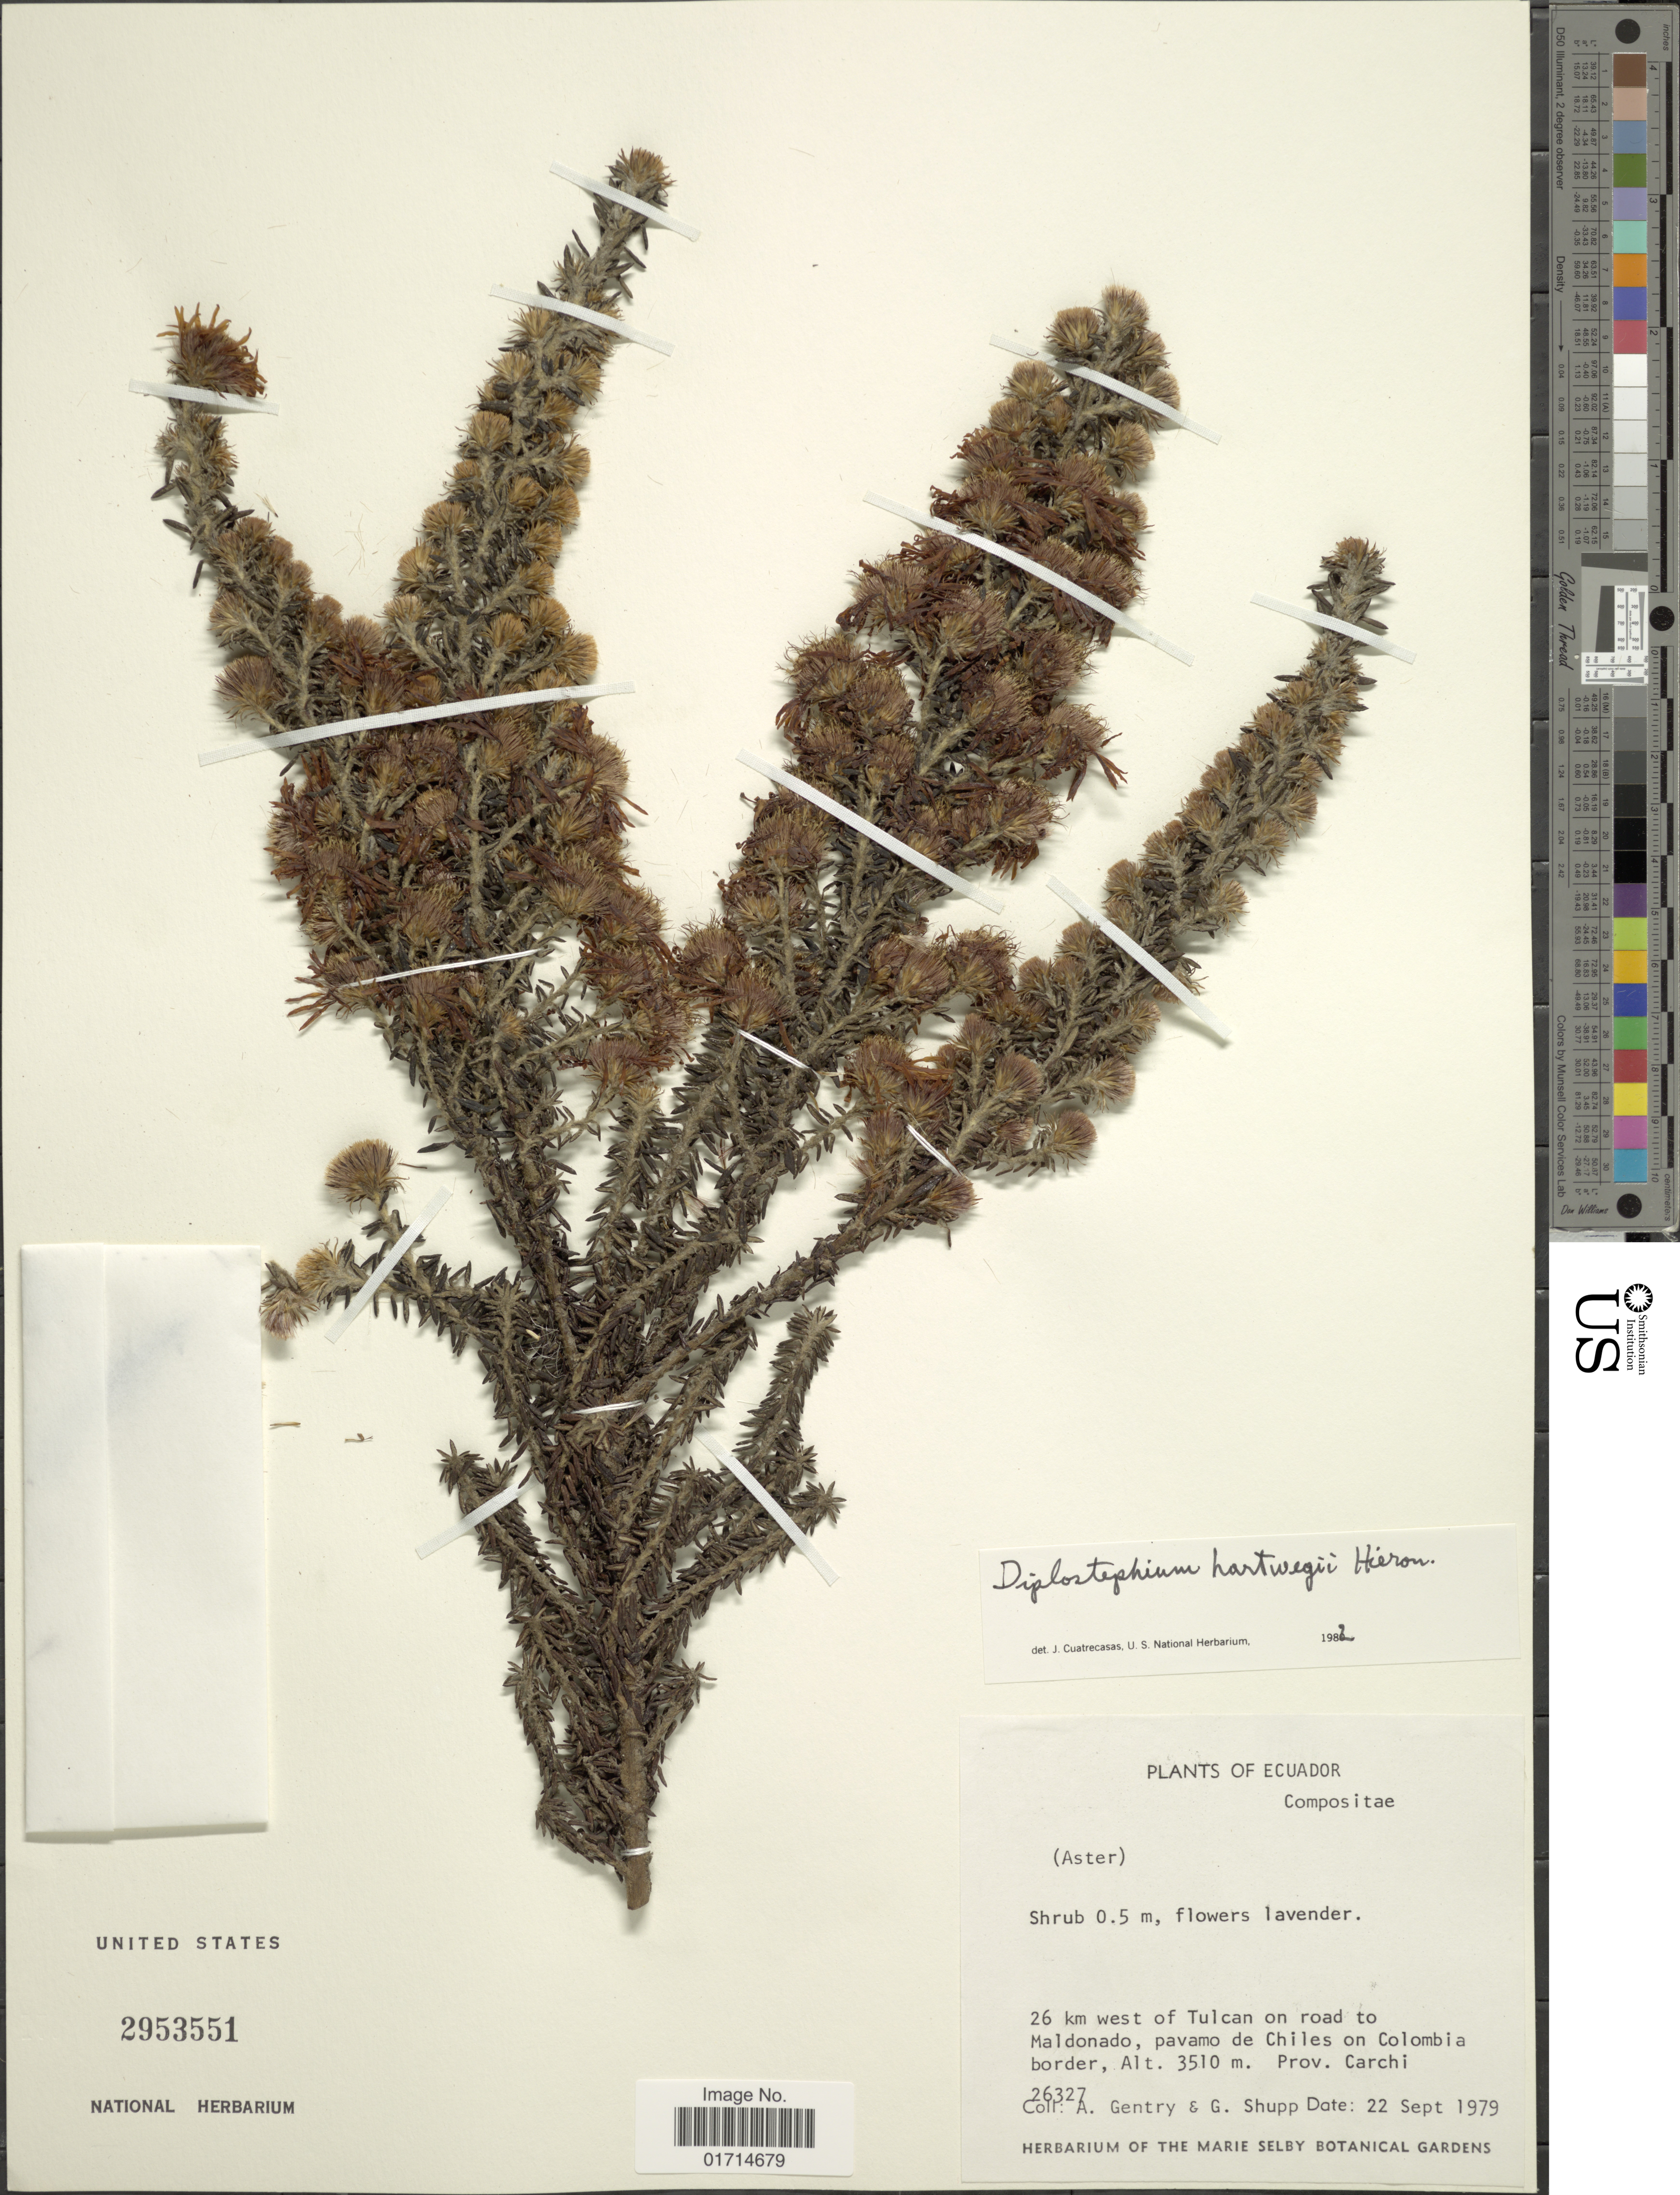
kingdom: Plantae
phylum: Tracheophyta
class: Magnoliopsida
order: Asterales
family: Asteraceae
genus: Diplostephium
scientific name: Diplostephium hartwegii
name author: Hieron.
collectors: A. H. Gentry & G. Shupp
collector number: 26327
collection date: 1979-09-22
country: Ecuador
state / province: Carchi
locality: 26 km west of Tulcan on road to Maldonado, pavamo de Chiles on Colombia border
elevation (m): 3510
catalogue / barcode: US 2953551